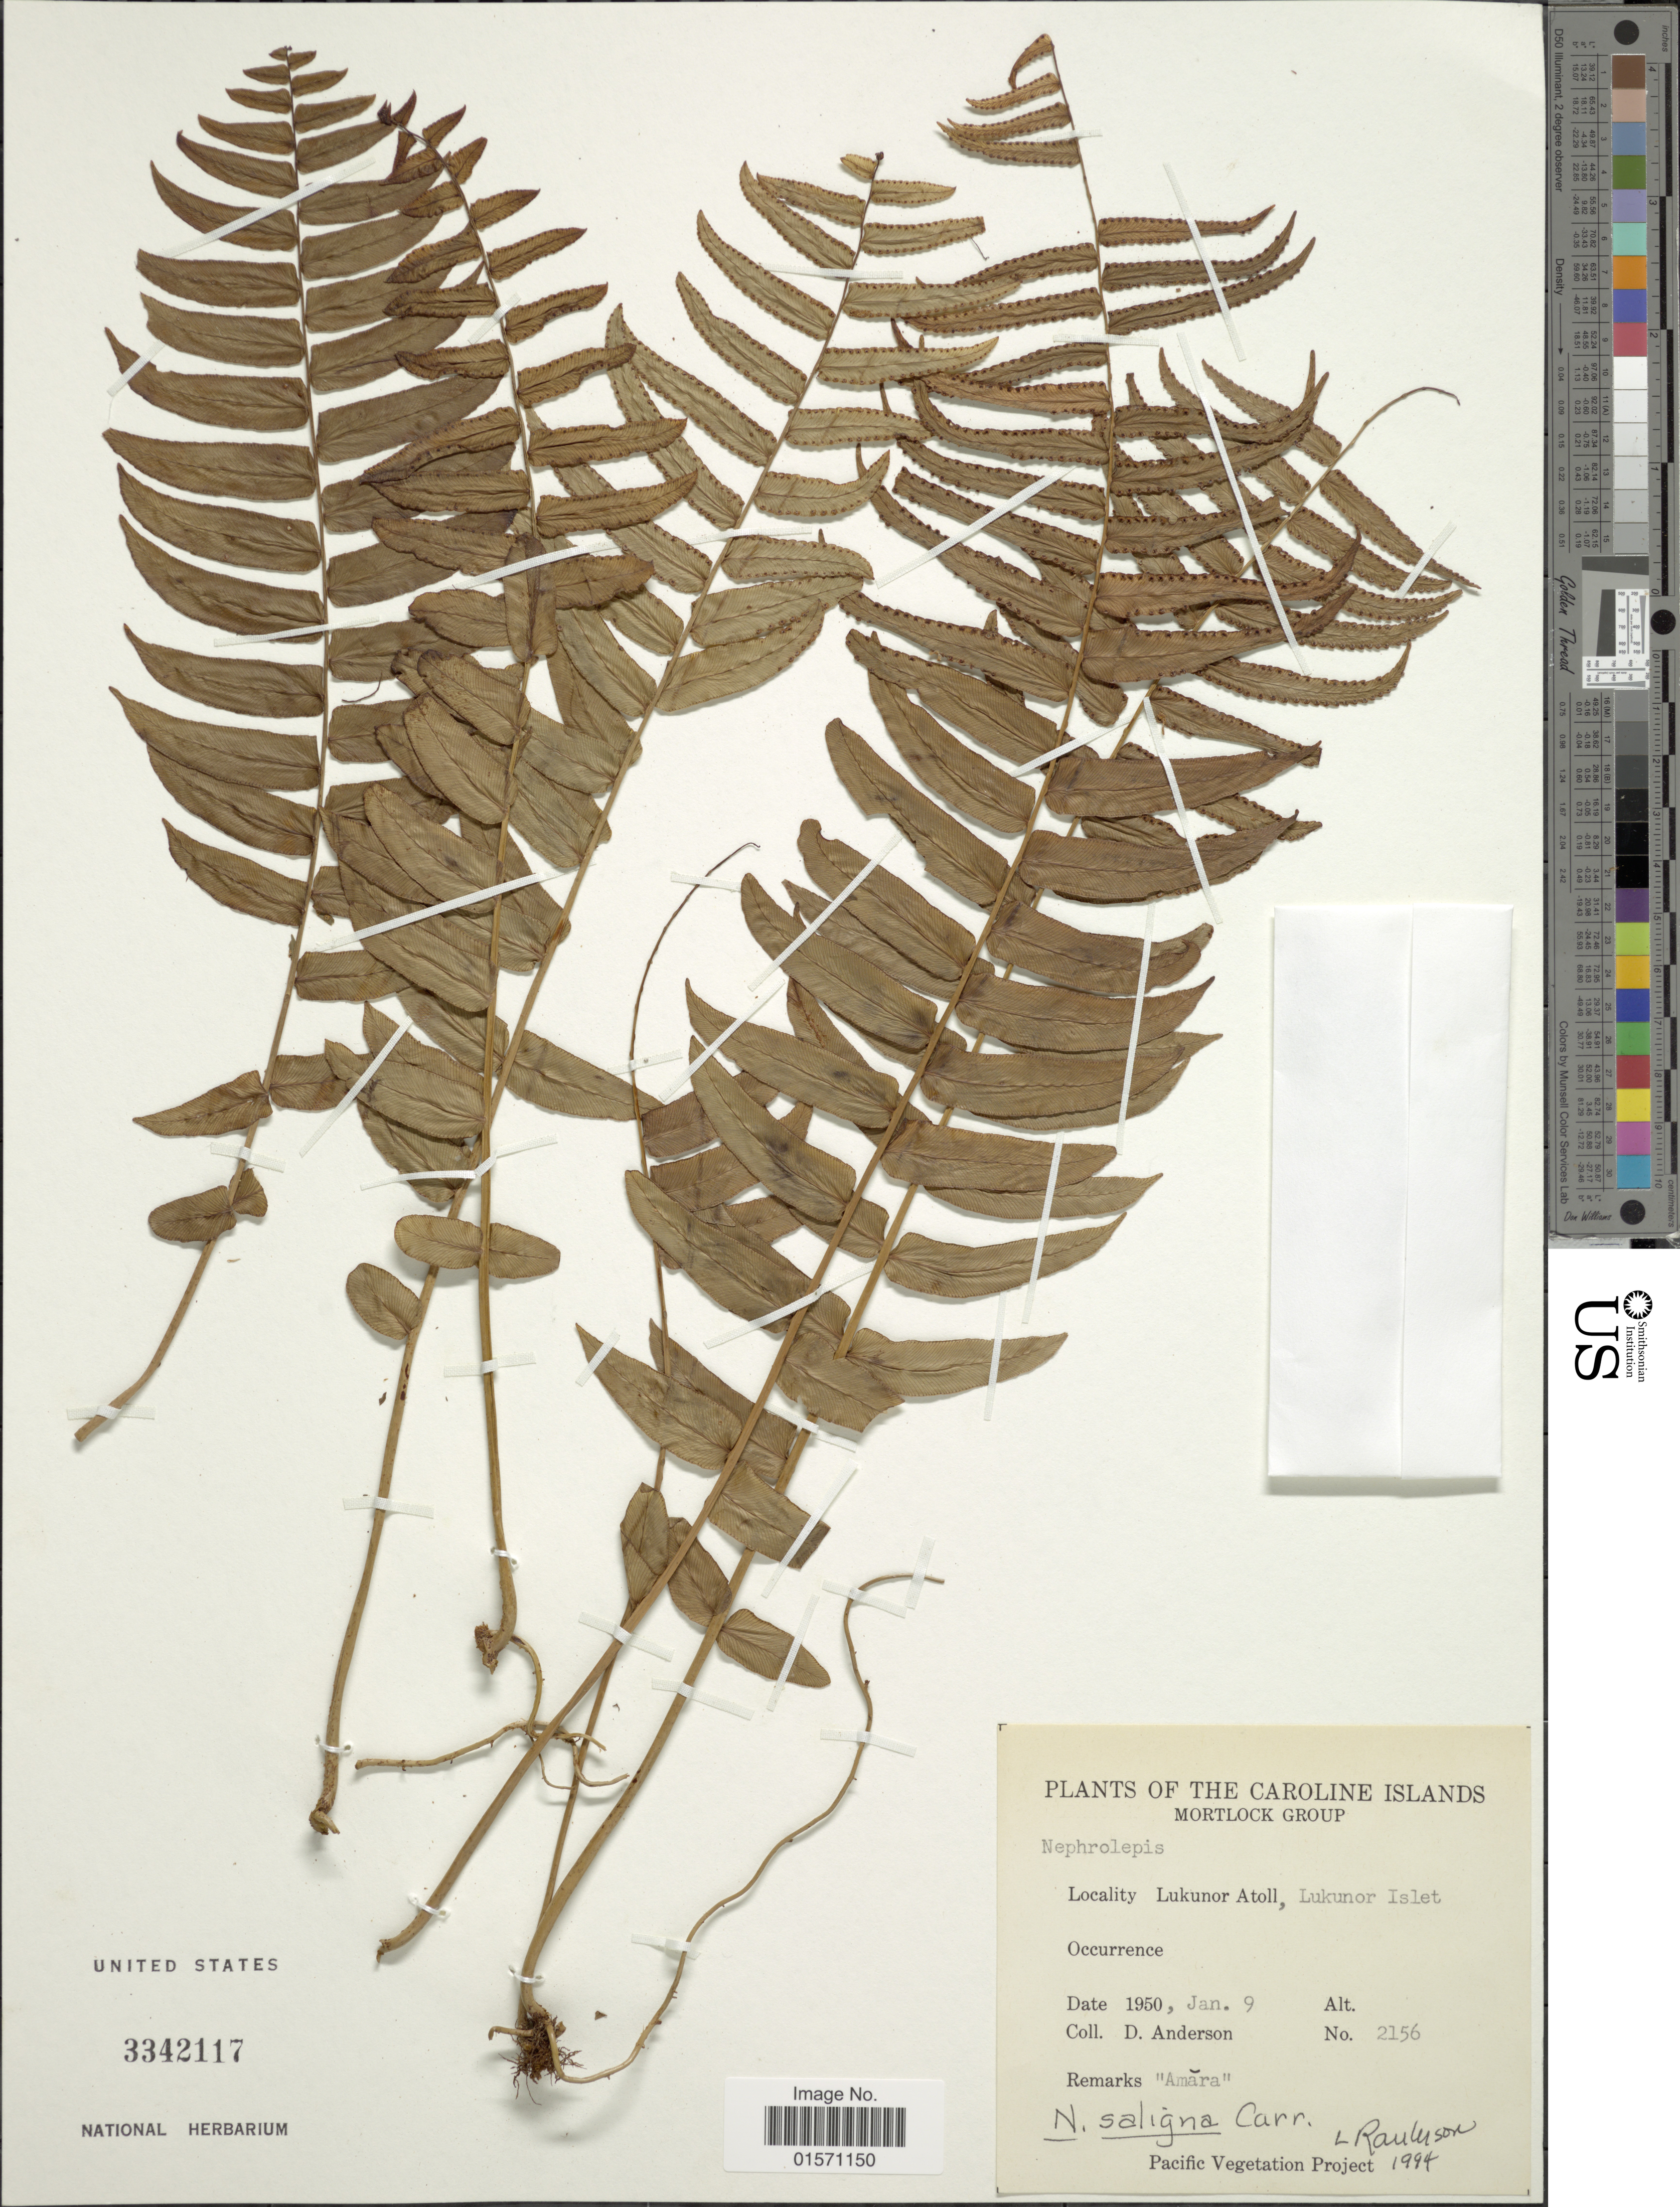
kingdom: Plantae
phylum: Tracheophyta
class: Polypodiopsida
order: Polypodiales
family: Nephrolepidaceae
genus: Nephrolepis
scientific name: Nephrolepis saligna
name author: Cav.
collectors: D. Anderson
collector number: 2156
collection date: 1950-01-09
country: Micronesia, Federated States of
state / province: Truk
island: Lukunor Atoll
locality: Caroline Islands. Mortlock Group. Lukunor Atoll, Lukunor Islet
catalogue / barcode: US 3342117